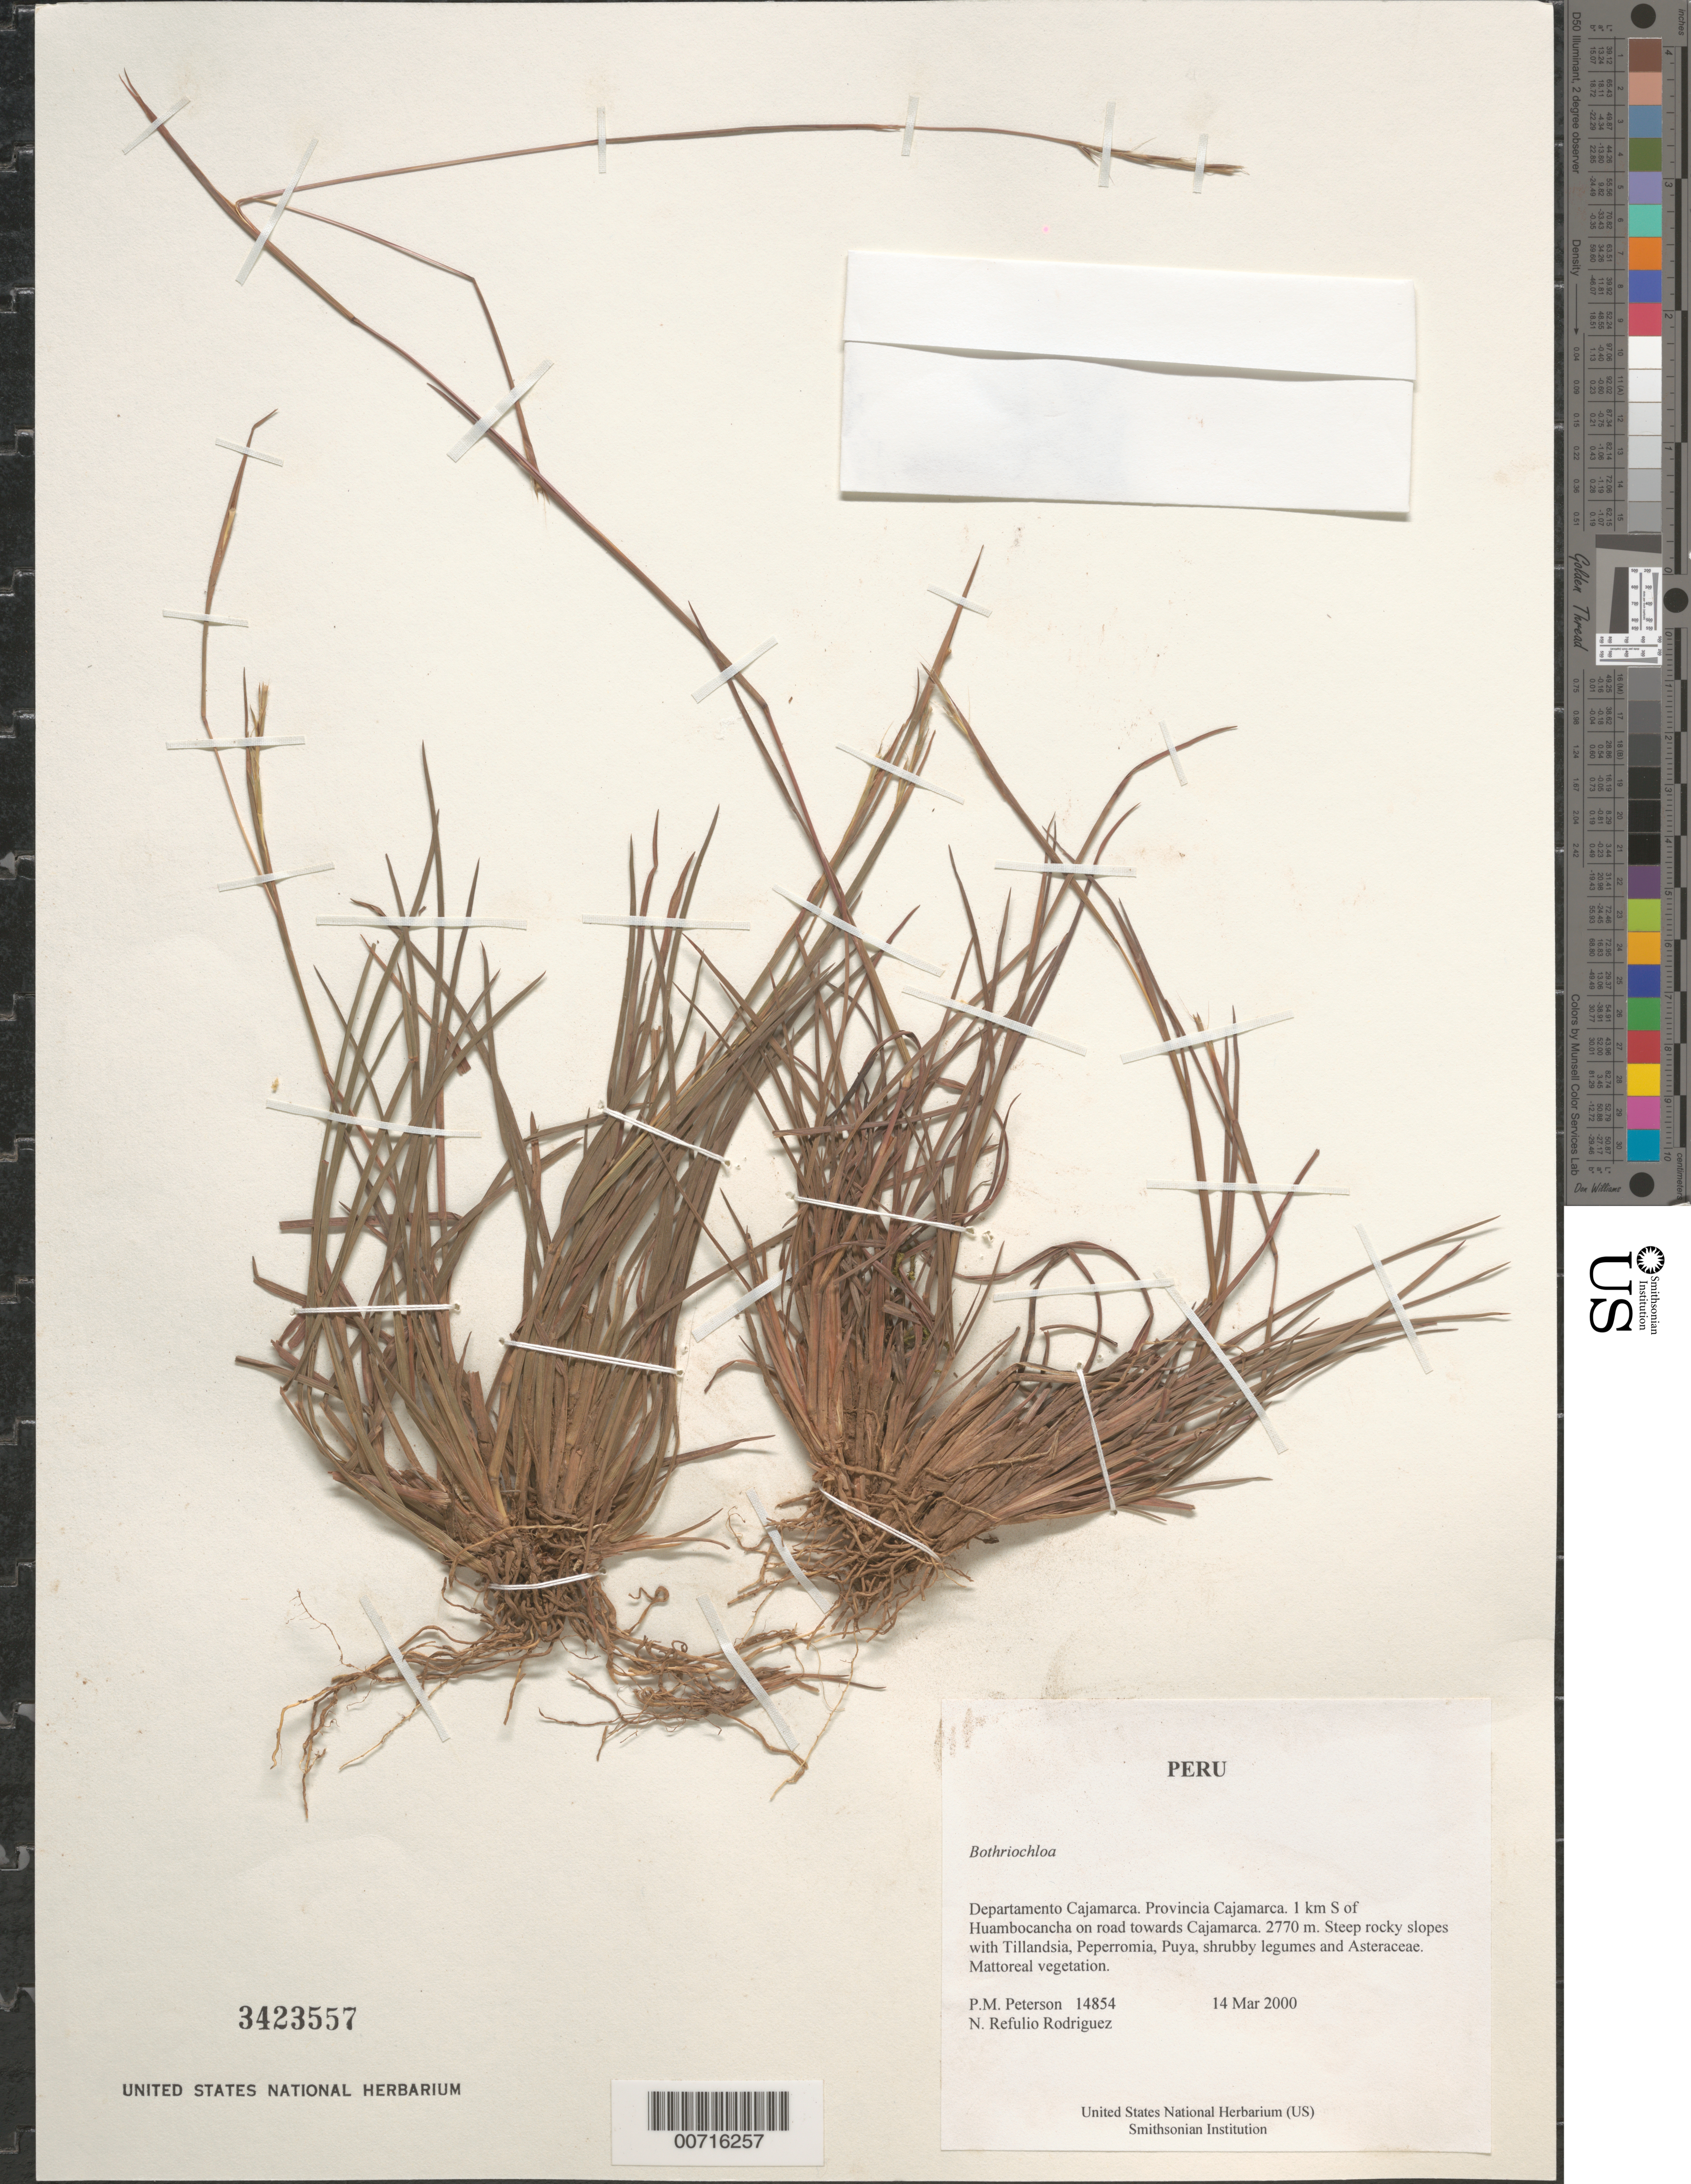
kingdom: Plantae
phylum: Tracheophyta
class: Liliopsida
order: Poales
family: Poaceae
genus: Bothriochloa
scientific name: Bothriochloa sp.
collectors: P. M. Peterson & N. Refulio-Rodríguez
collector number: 14854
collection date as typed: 14 Mar 2000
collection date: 2000-03-14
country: Peru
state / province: Cajamarca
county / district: Cajamarca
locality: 1 km S of Huambocancha on road towards Cajamarca.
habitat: Steep rocky slopes with Tillandsia, Peperromia, Puya, shruby legumes and Asteraceae. Mattoreal vegetation.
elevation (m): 2770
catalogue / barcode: US 3423557